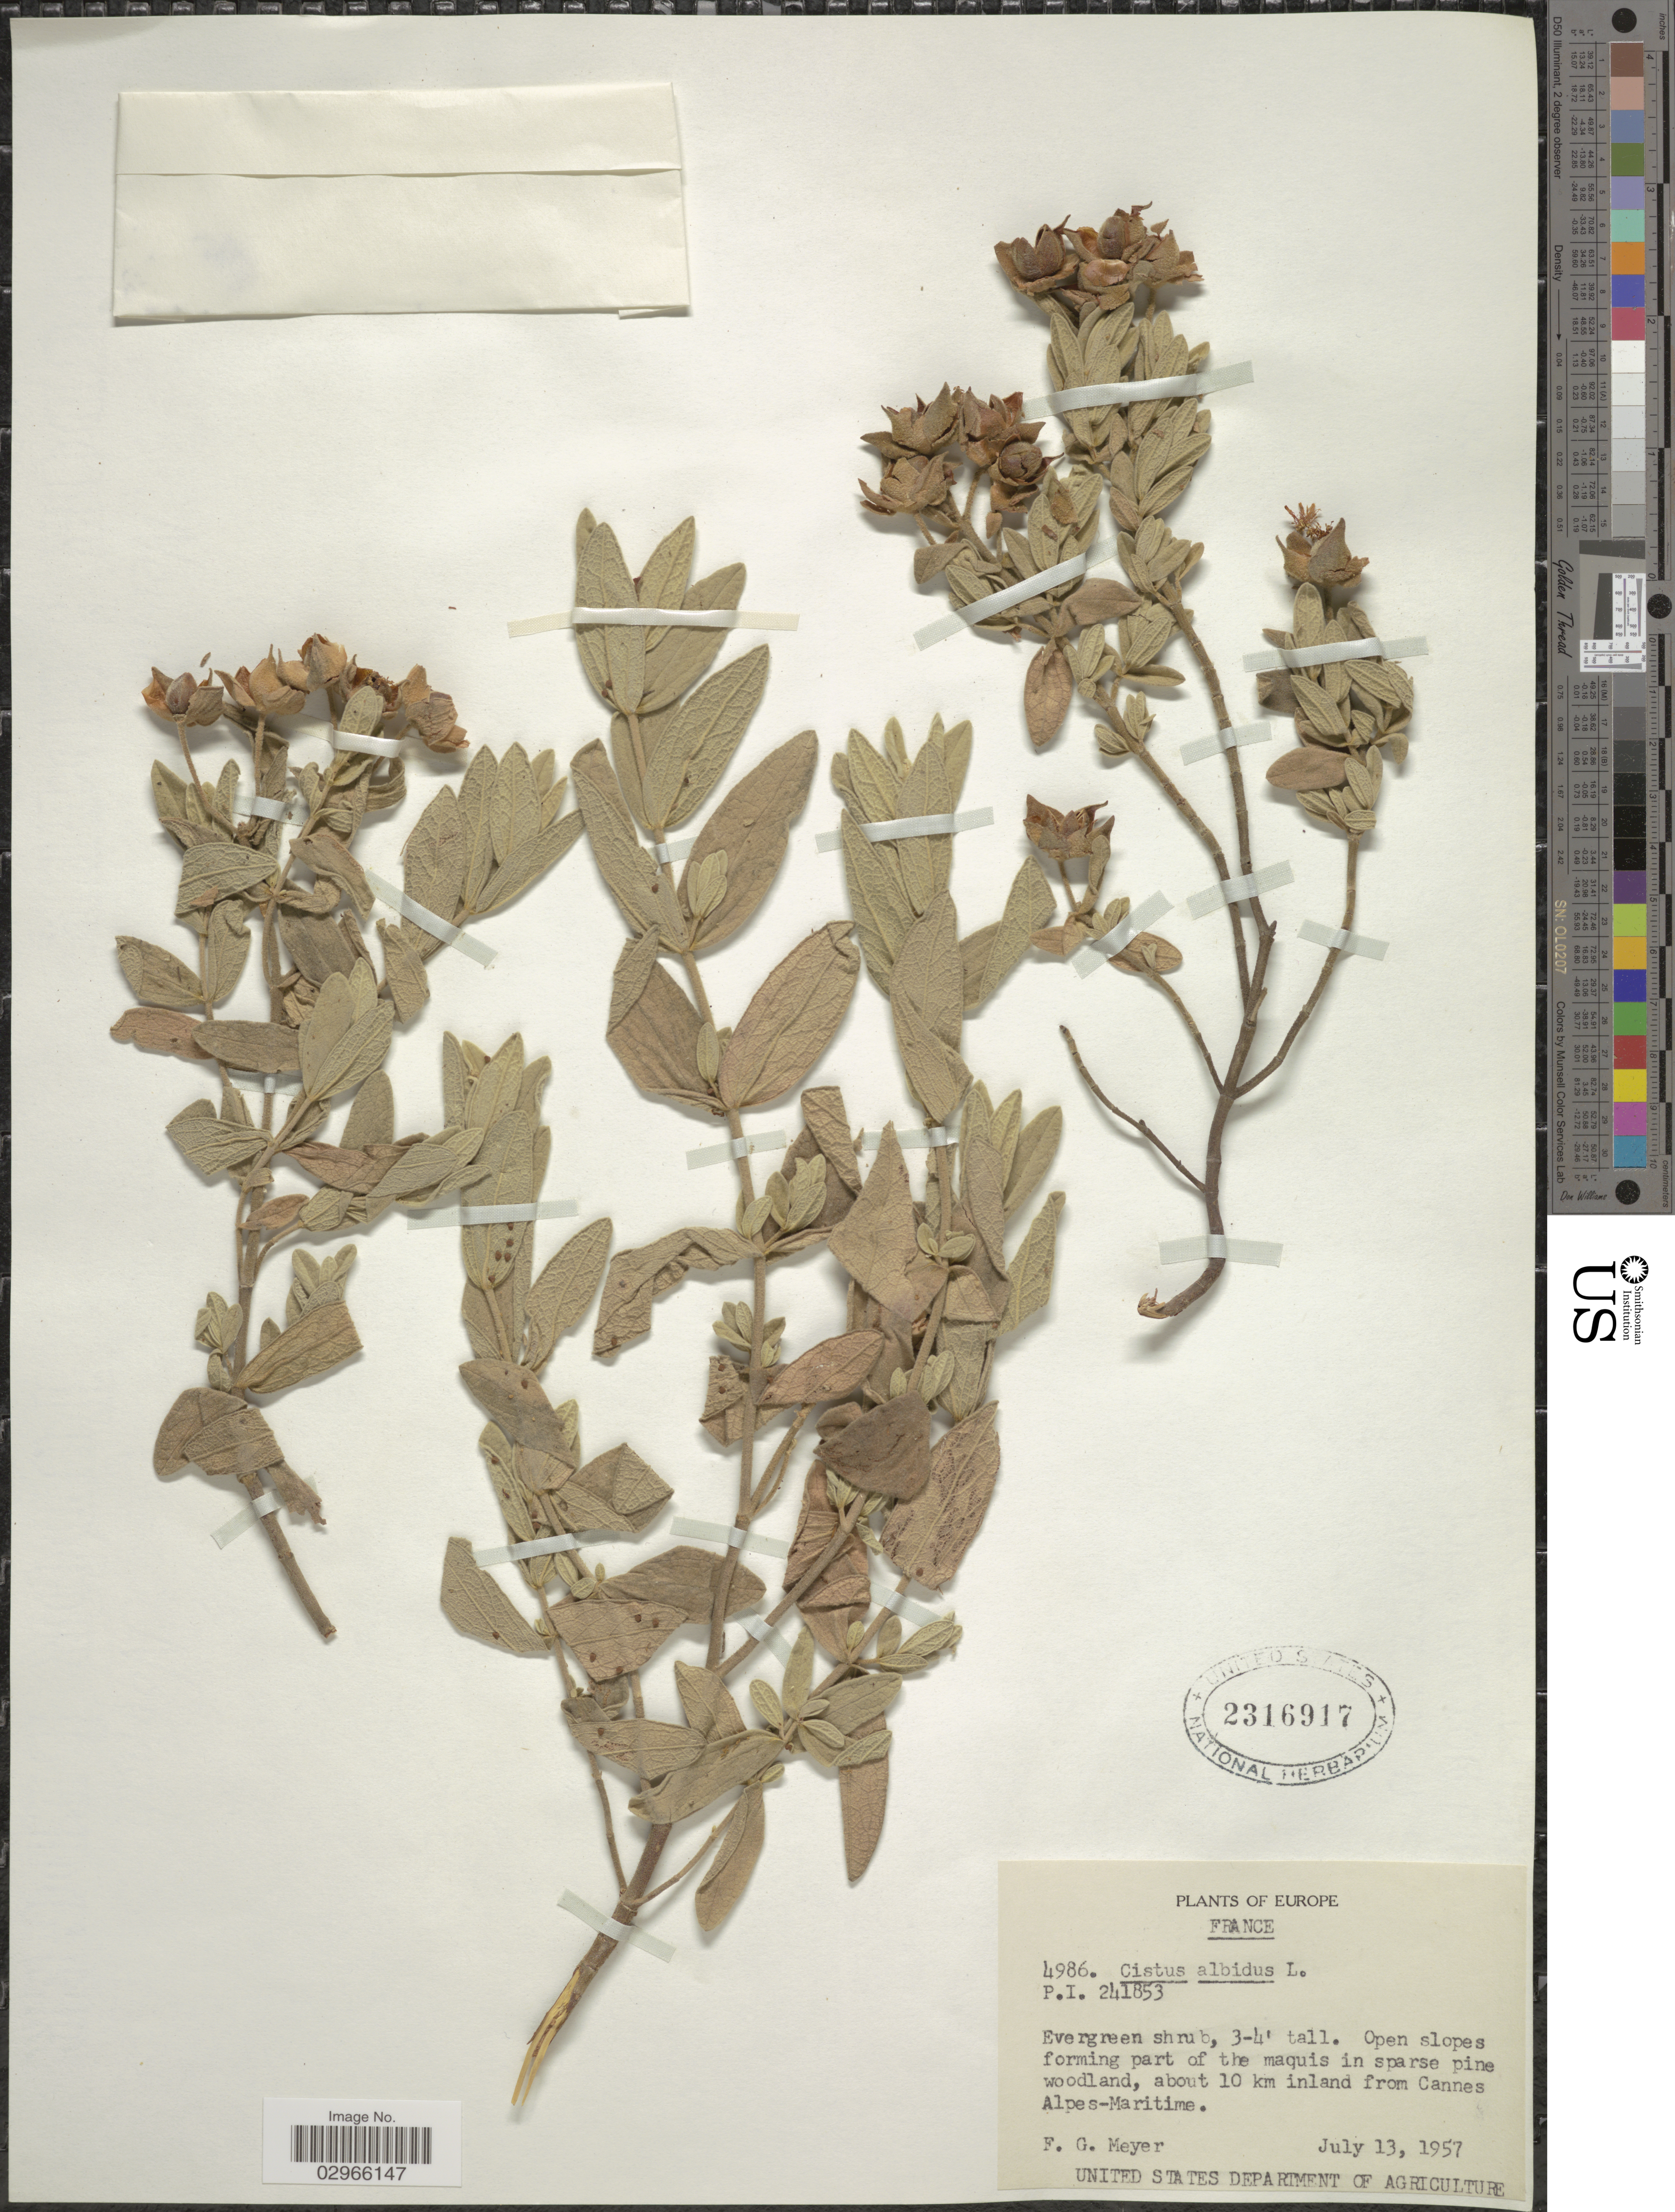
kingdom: Plantae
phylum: Tracheophyta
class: Magnoliopsida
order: Malvales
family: Cistaceae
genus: Cistus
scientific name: Cistus albidus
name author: L.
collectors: F. G. Meyer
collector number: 4986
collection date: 1957-07-13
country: France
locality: Open slopes forming part of the maquis in sparse pine woodland, about 10 km inland from Cannes Alpes-Maritime.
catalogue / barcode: US 2316917